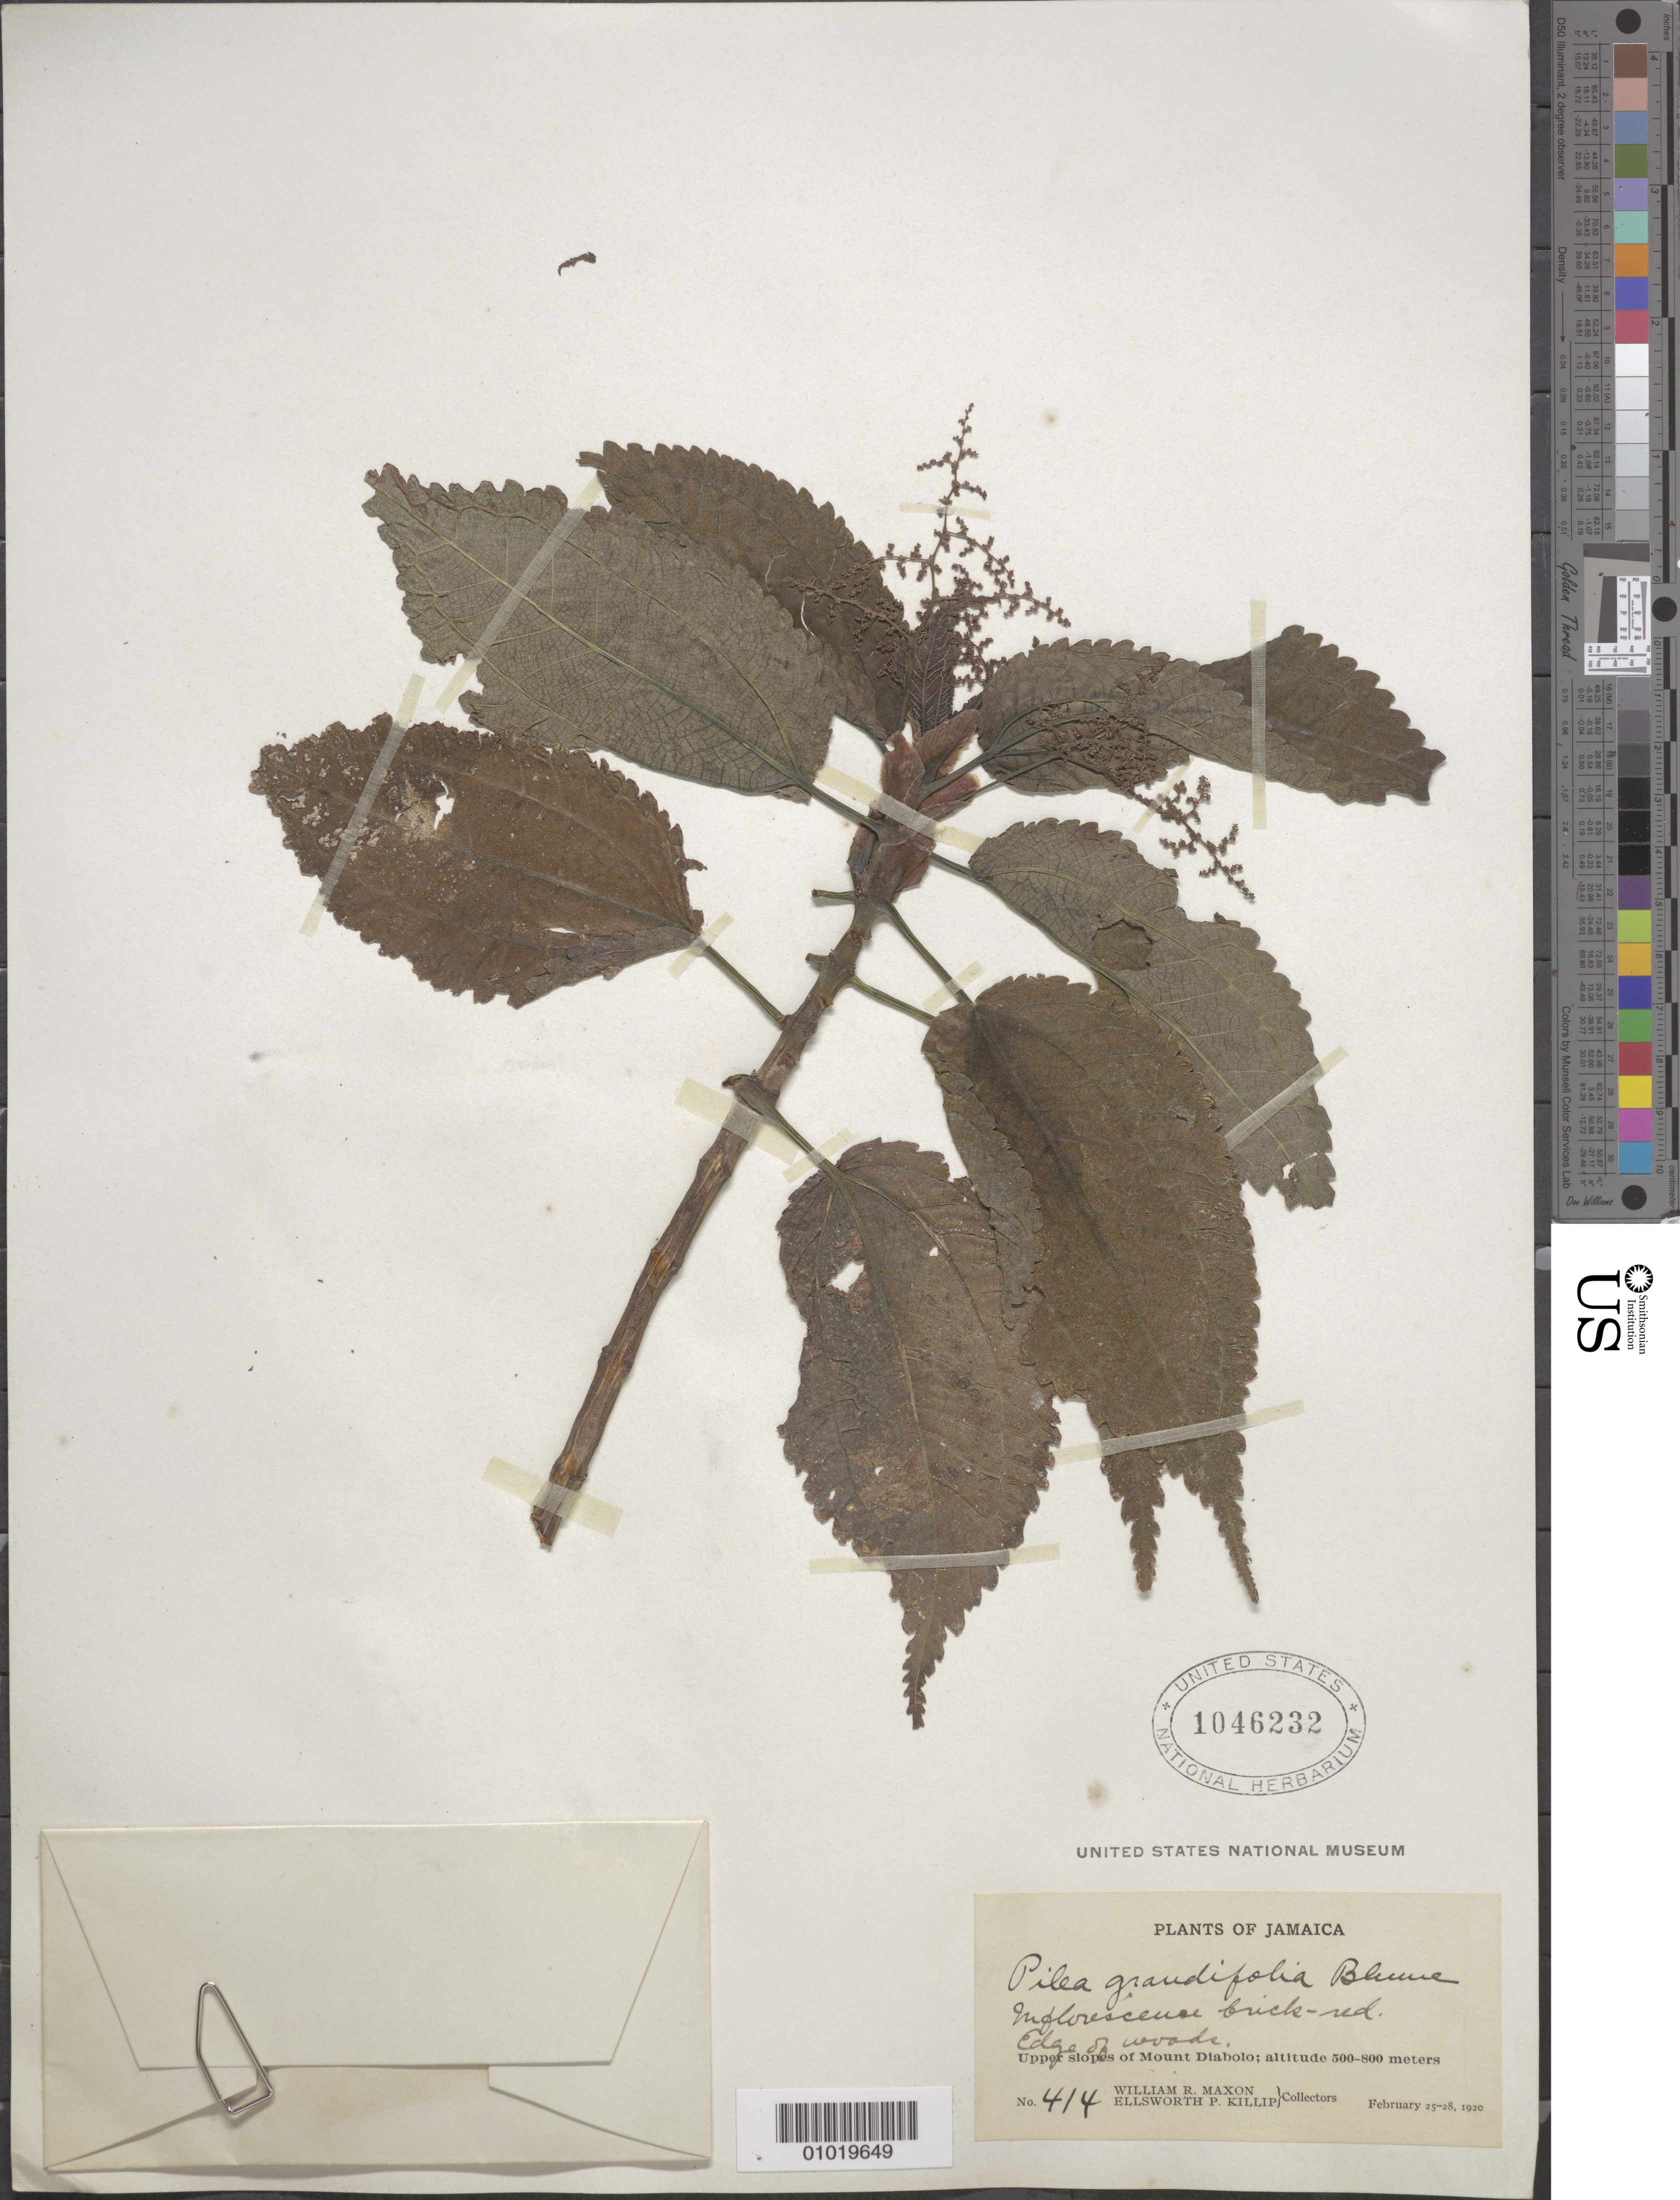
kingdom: Plantae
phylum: Tracheophyta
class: Magnoliopsida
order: Rosales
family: Urticaceae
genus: Pilea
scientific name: Pilea grandifolia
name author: (L.) Blume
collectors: W. R. Maxon & E. P. Killip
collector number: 414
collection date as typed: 25 Feb 1920 to 28 Feb 1920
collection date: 1920-02-25/1920-02-28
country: Jamaica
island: Jamaica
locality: Upper slopes of Mount Diablo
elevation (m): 500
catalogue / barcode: US 1046232